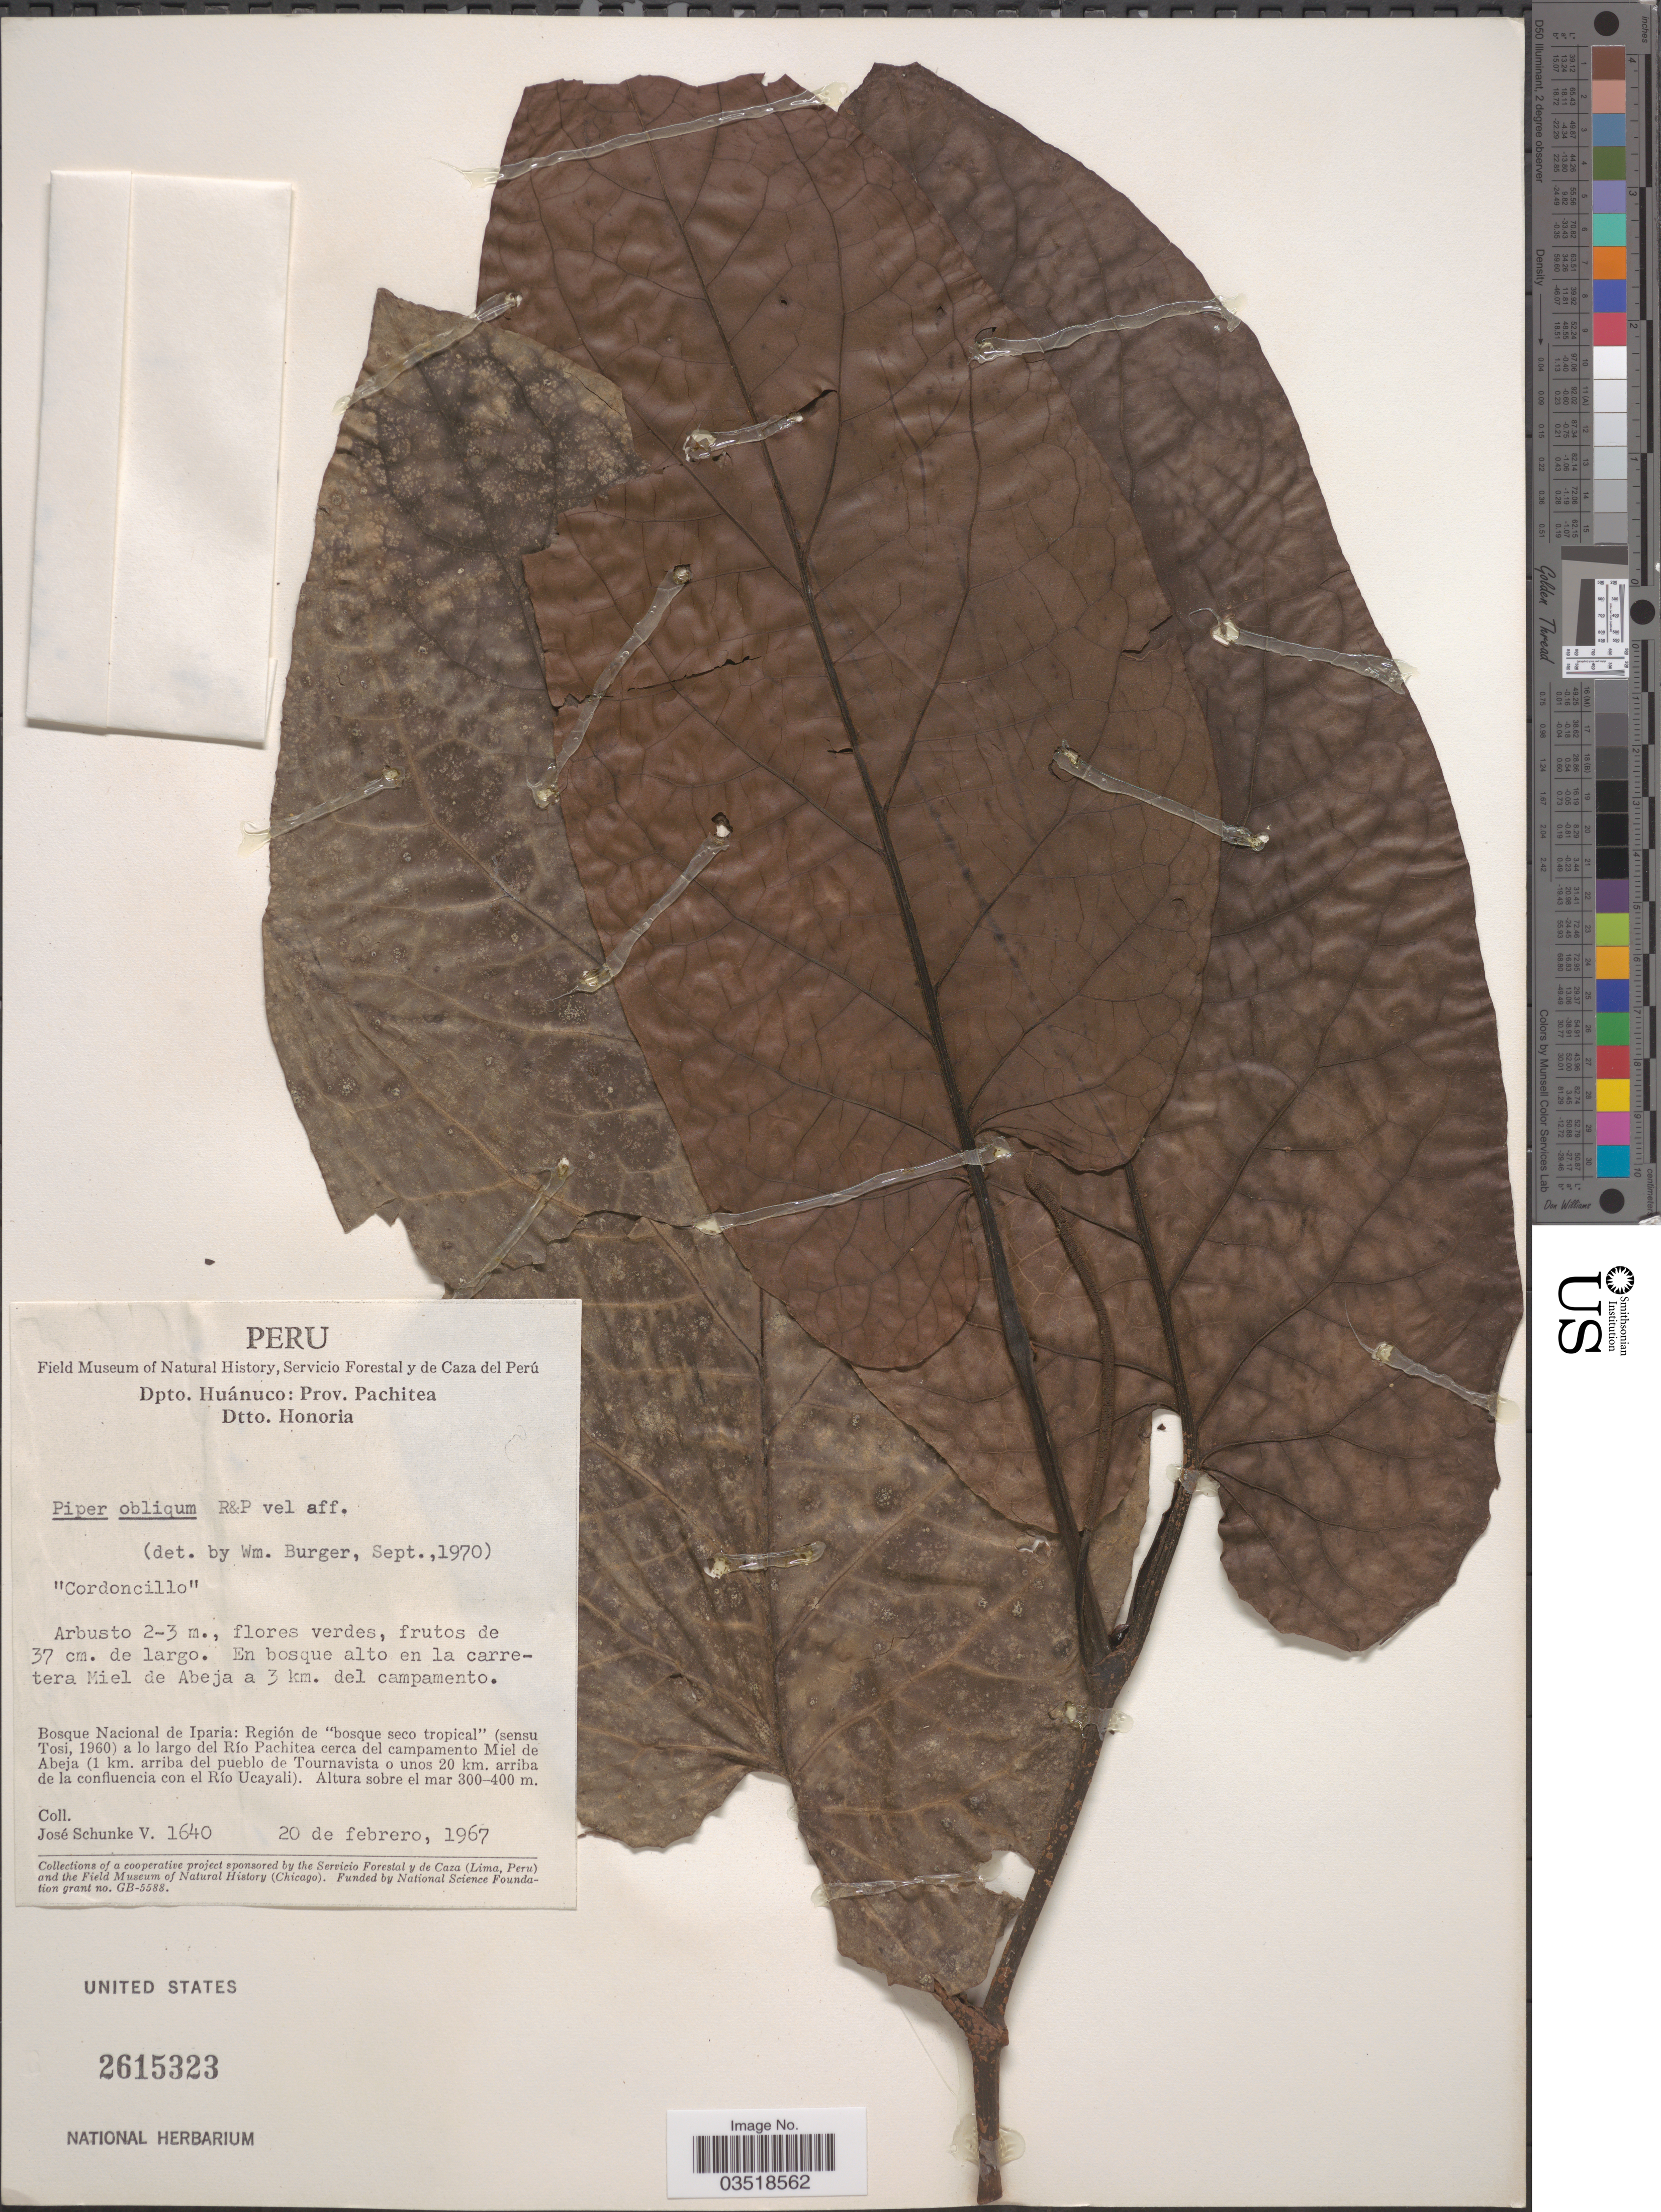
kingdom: Plantae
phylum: Tracheophyta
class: Magnoliopsida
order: Piperales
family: Piperaceae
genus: Piper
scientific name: Piper obliquum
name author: Ruiz & Pav.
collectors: J. Schunke Vigo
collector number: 1640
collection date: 1967-02-20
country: Peru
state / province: Huánuco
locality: Dpto. Huánuco: Prov. Pachitea. Dtto. Honoria. En bosque alto en la carretera Miel de Abeja a 3 km. del campamento. Bosque Nacional de Iparia: Región de "bosque seco tropical" (sensu Tosi, 1960) a lo largo del Río Pachitea cerca del campamento Miel de Abeja (1 km. arriba del pueblo de Tournavista o unos 20 km. arriba de la confluencia con el Río Ucayali).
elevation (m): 300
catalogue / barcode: US 2615323